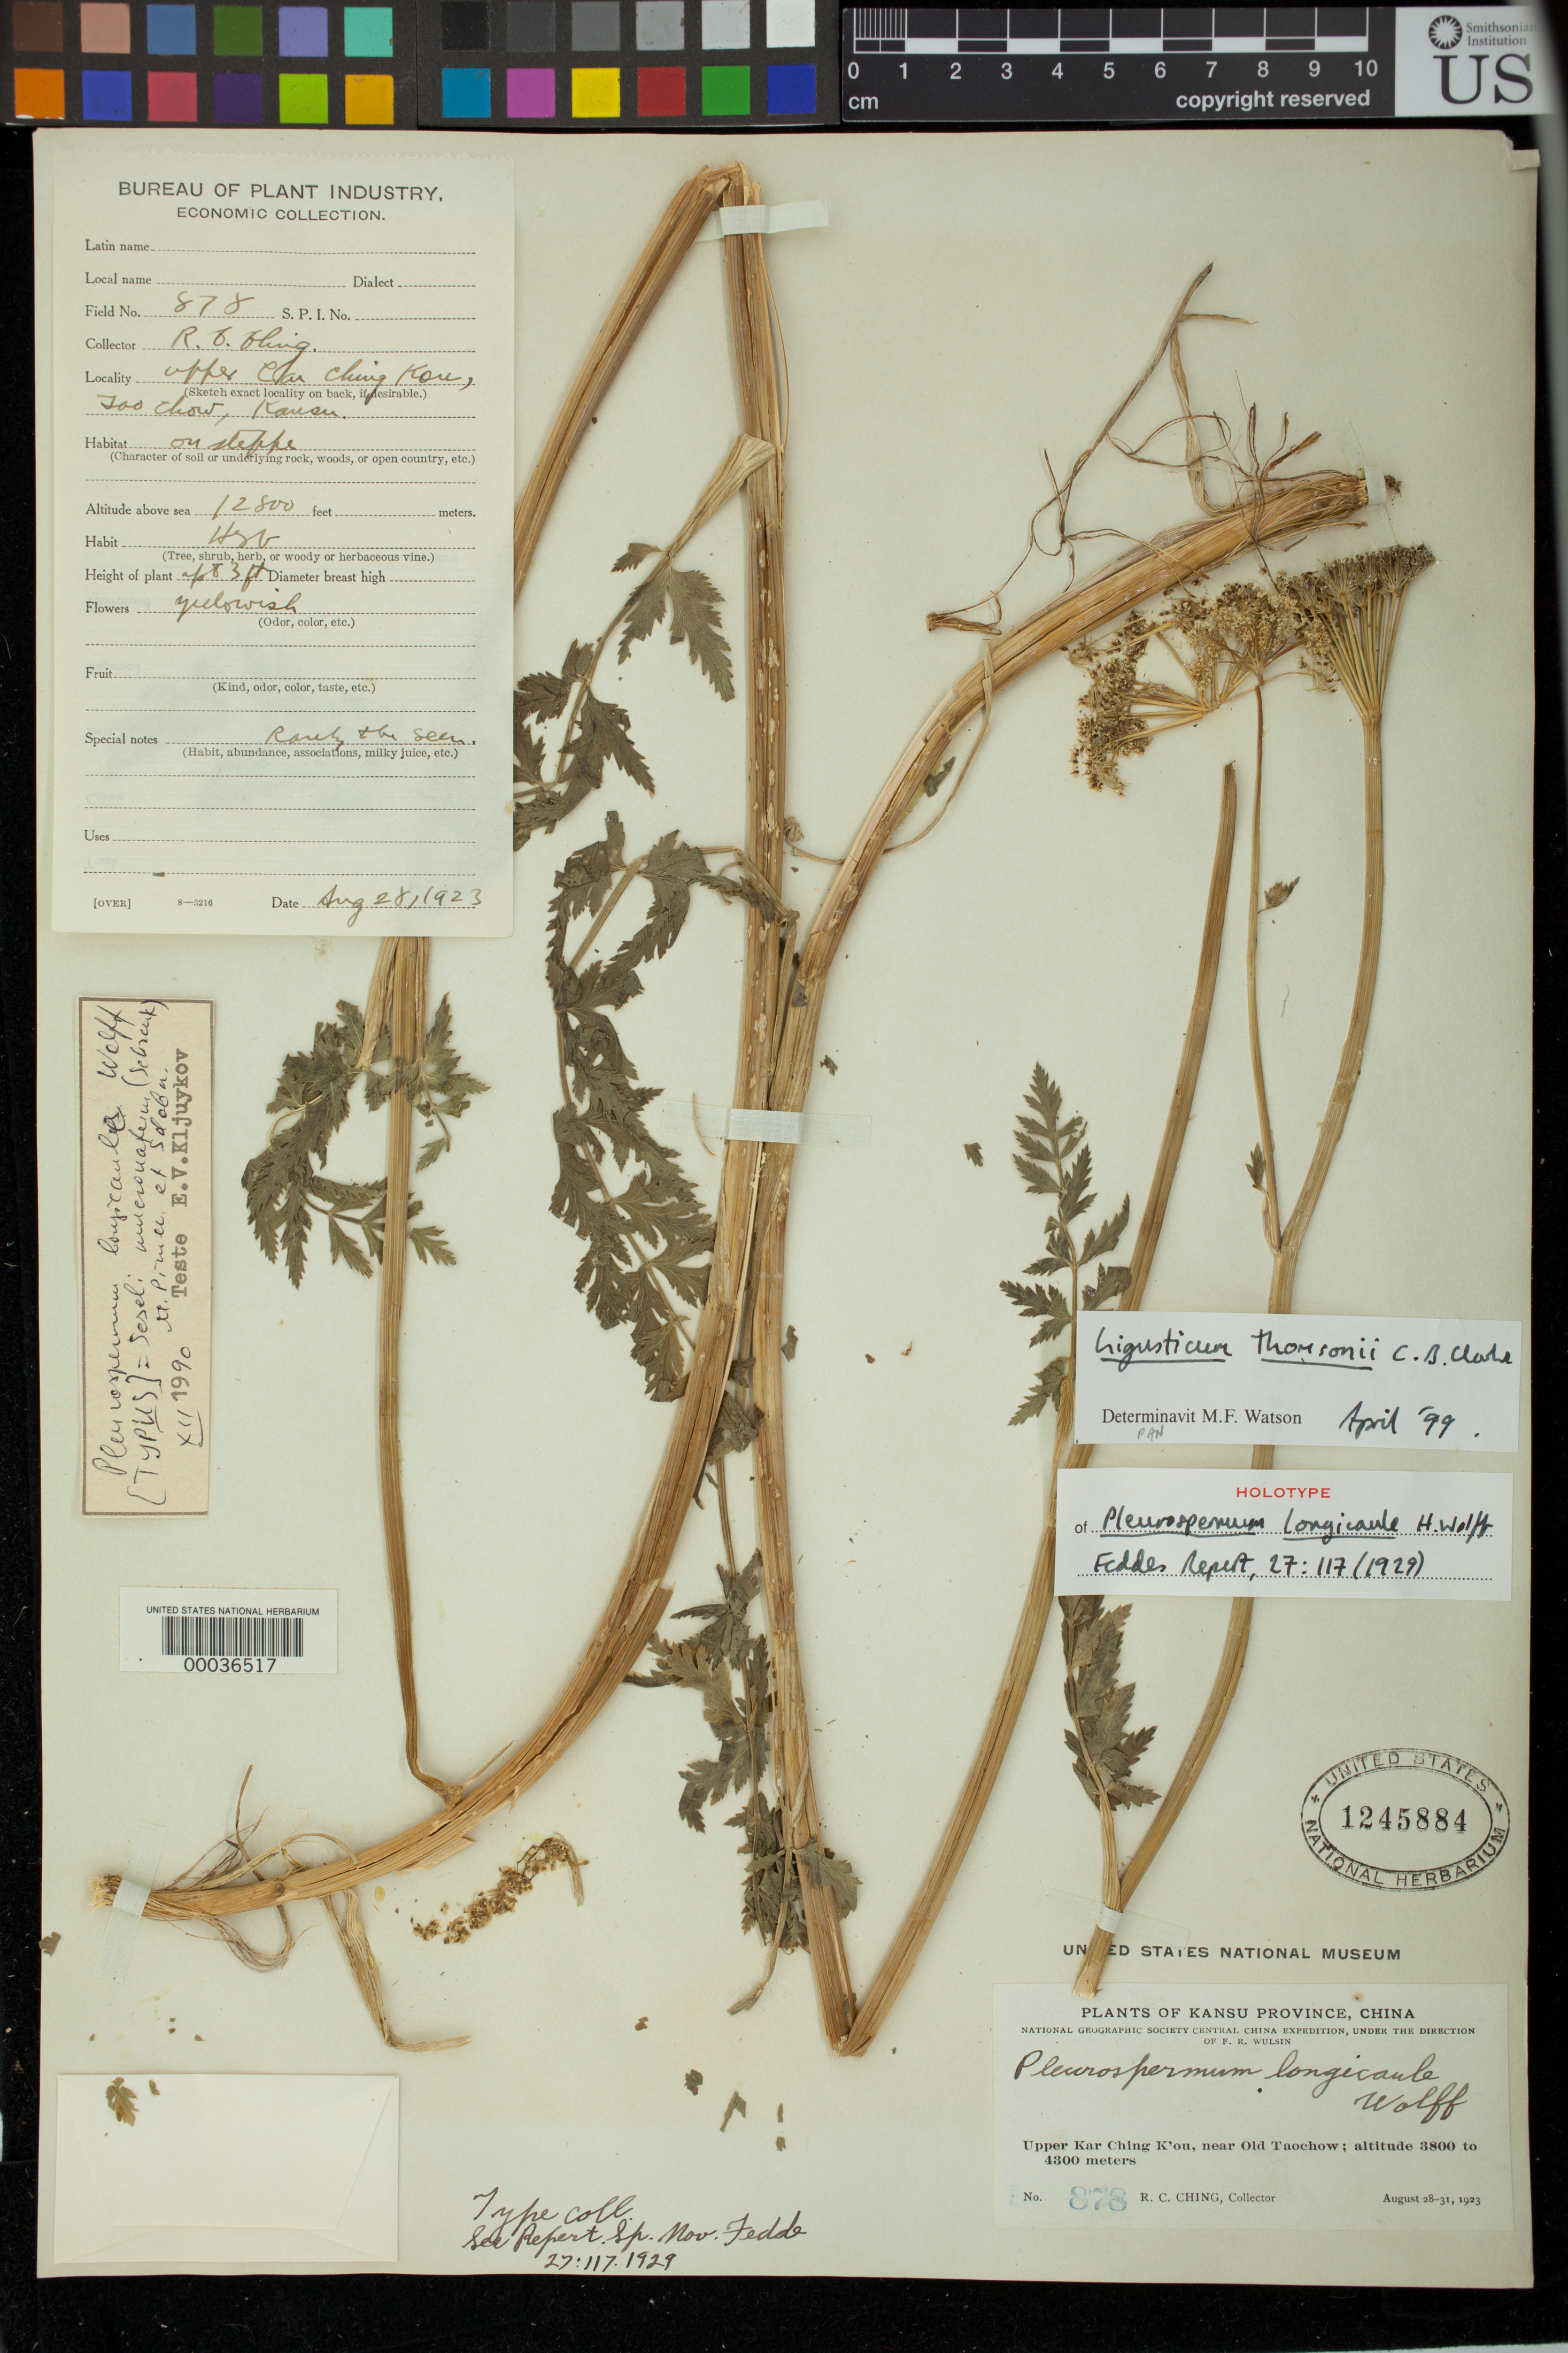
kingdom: Plantae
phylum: Tracheophyta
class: Magnoliopsida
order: Apiales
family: Apiaceae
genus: Pleurospermum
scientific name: Pleurospermum longicaule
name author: H. Wolff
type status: Isotype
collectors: R. C. Ching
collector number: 878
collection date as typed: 28 Aug 1923 to 31 Aug 1923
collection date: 1923-08-28/1923-08-31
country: China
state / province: Gansu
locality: Upper Kar Ching K'ou, near old Taochow.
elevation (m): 3800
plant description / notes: Specimen annotated (unsigned, undated) as "holotype" but neither protologue nor original specimen annotations indicate that US sheet is holotype; perhaps intended as lectotype?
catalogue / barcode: US 1245884